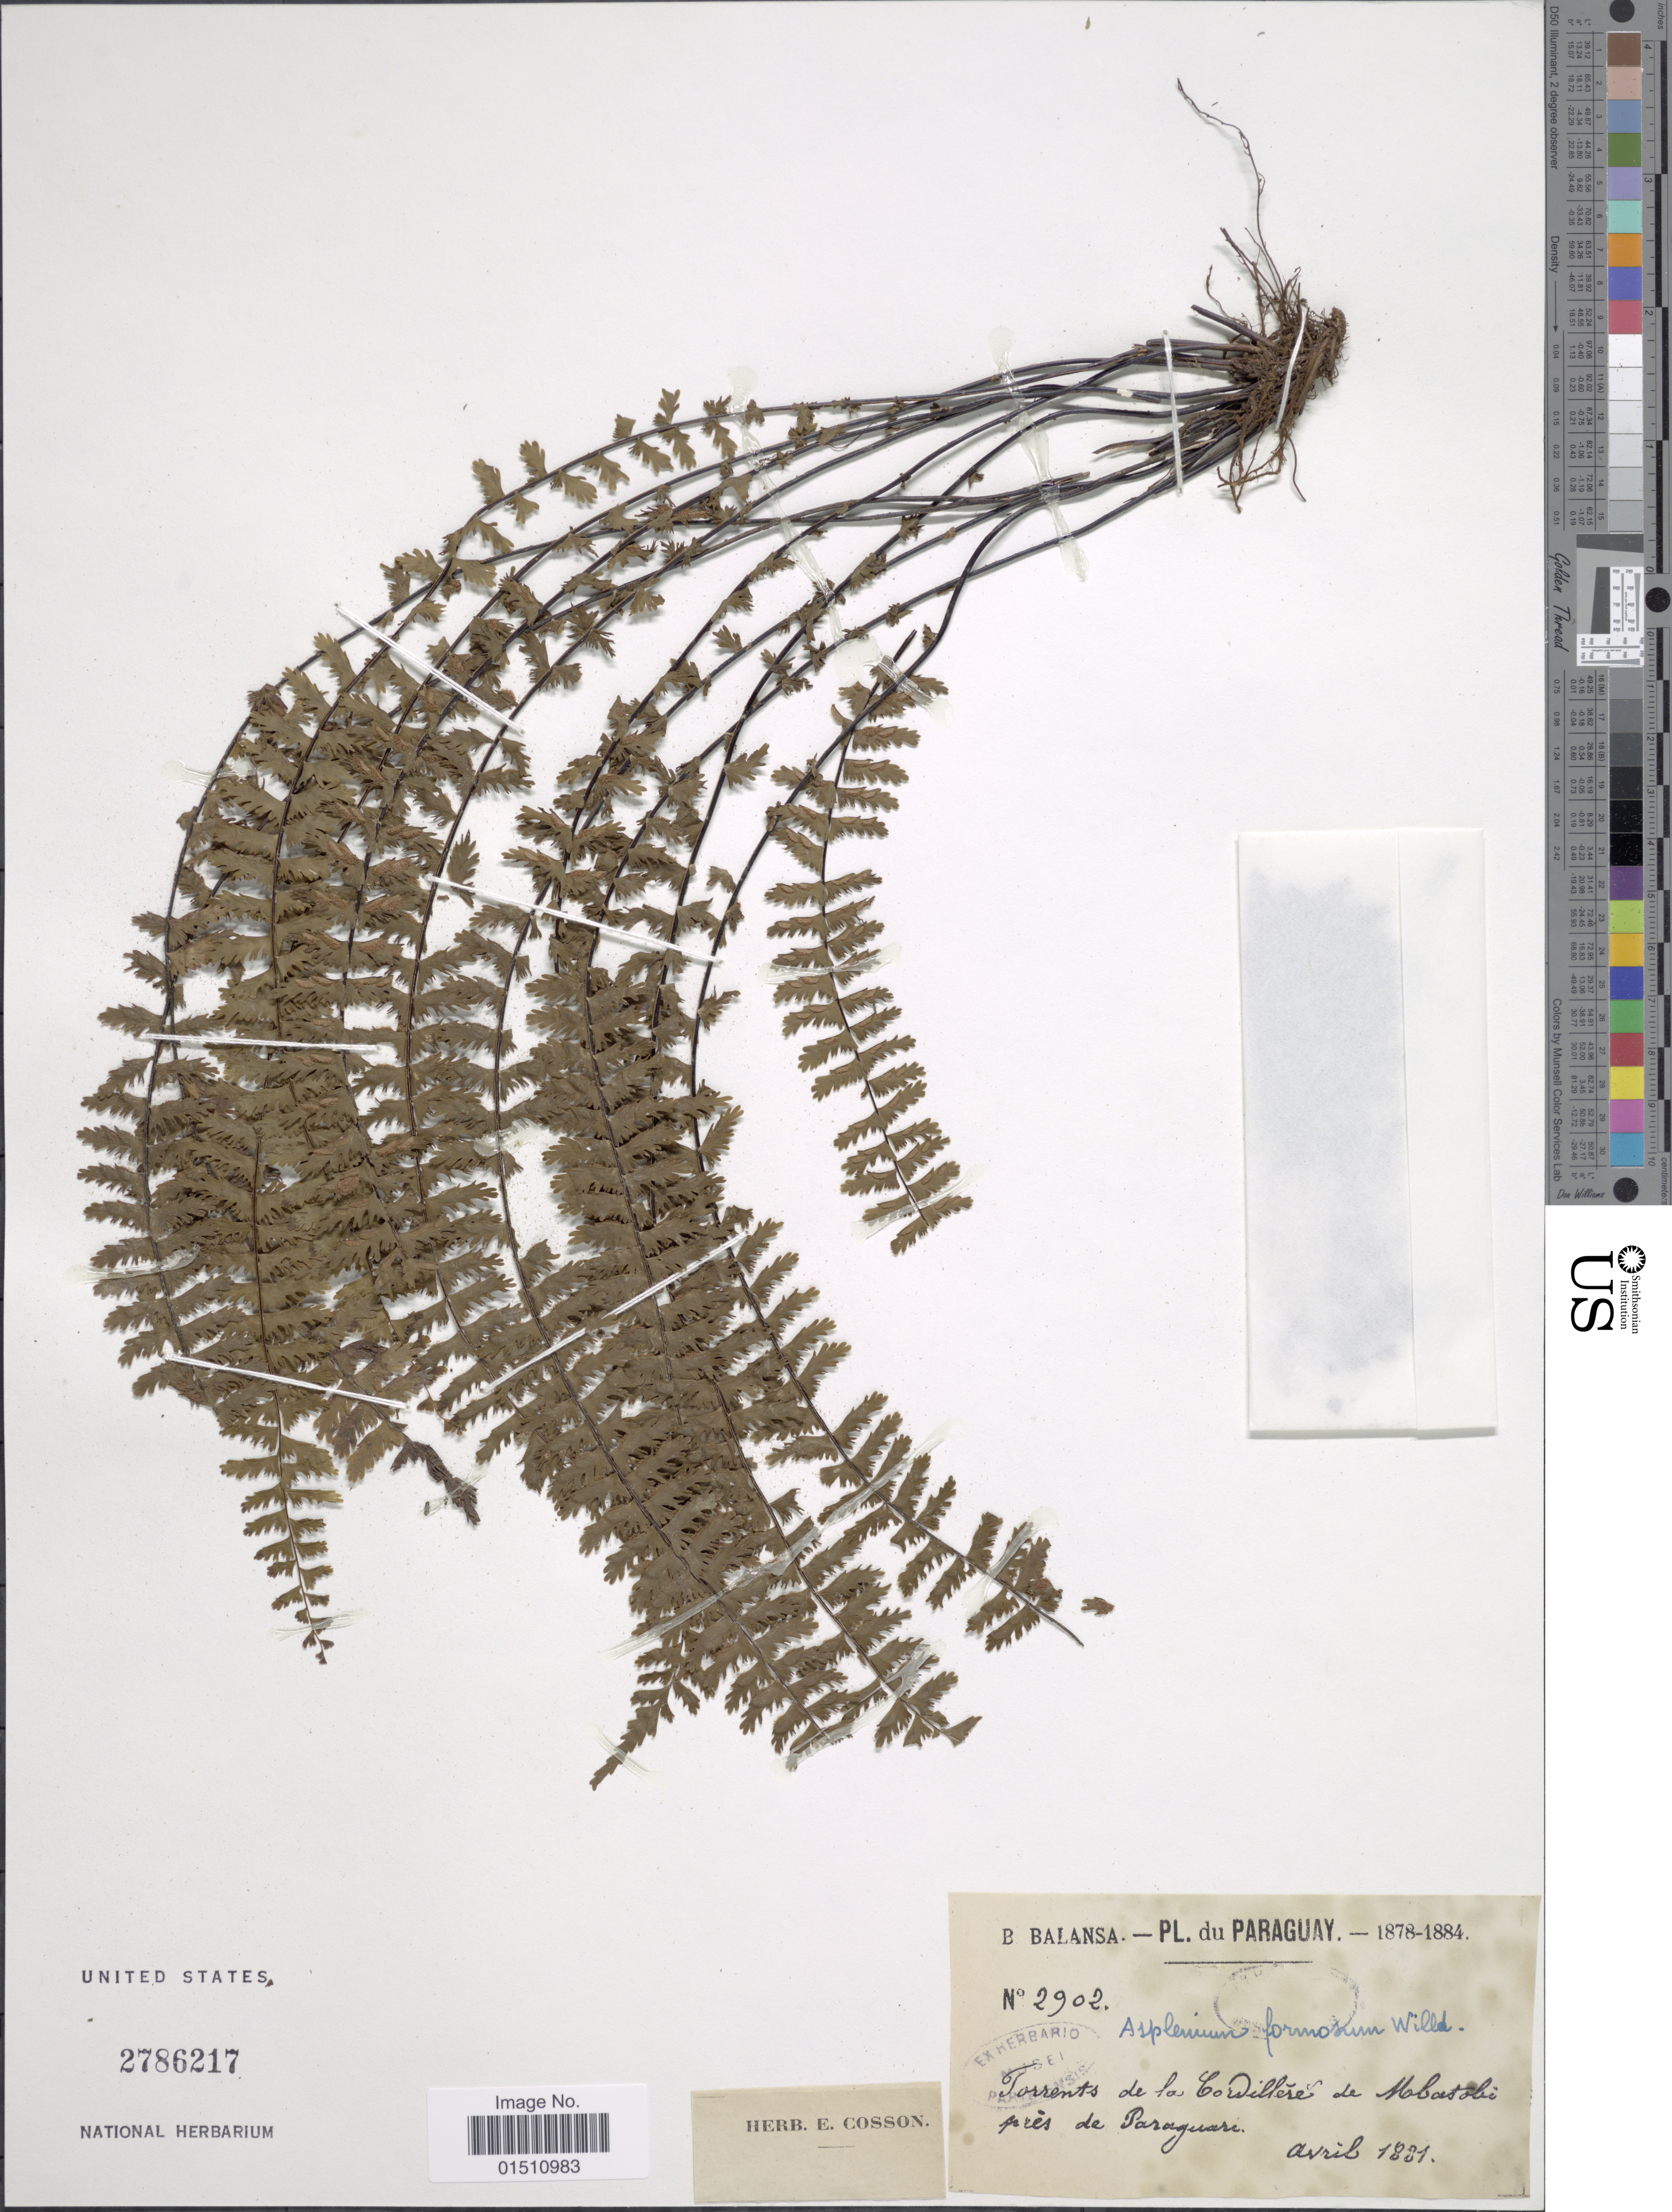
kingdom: Plantae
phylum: Tracheophyta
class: Polypodiopsida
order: Polypodiales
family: Aspleniaceae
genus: Asplenium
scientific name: Asplenium formosum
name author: Willd.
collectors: B. Balansa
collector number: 2902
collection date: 1881-04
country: Paraguay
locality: Paraguay, Torrenst de la Cordillera de Mbatobi pres de Paraguari.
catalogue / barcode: US 2786217